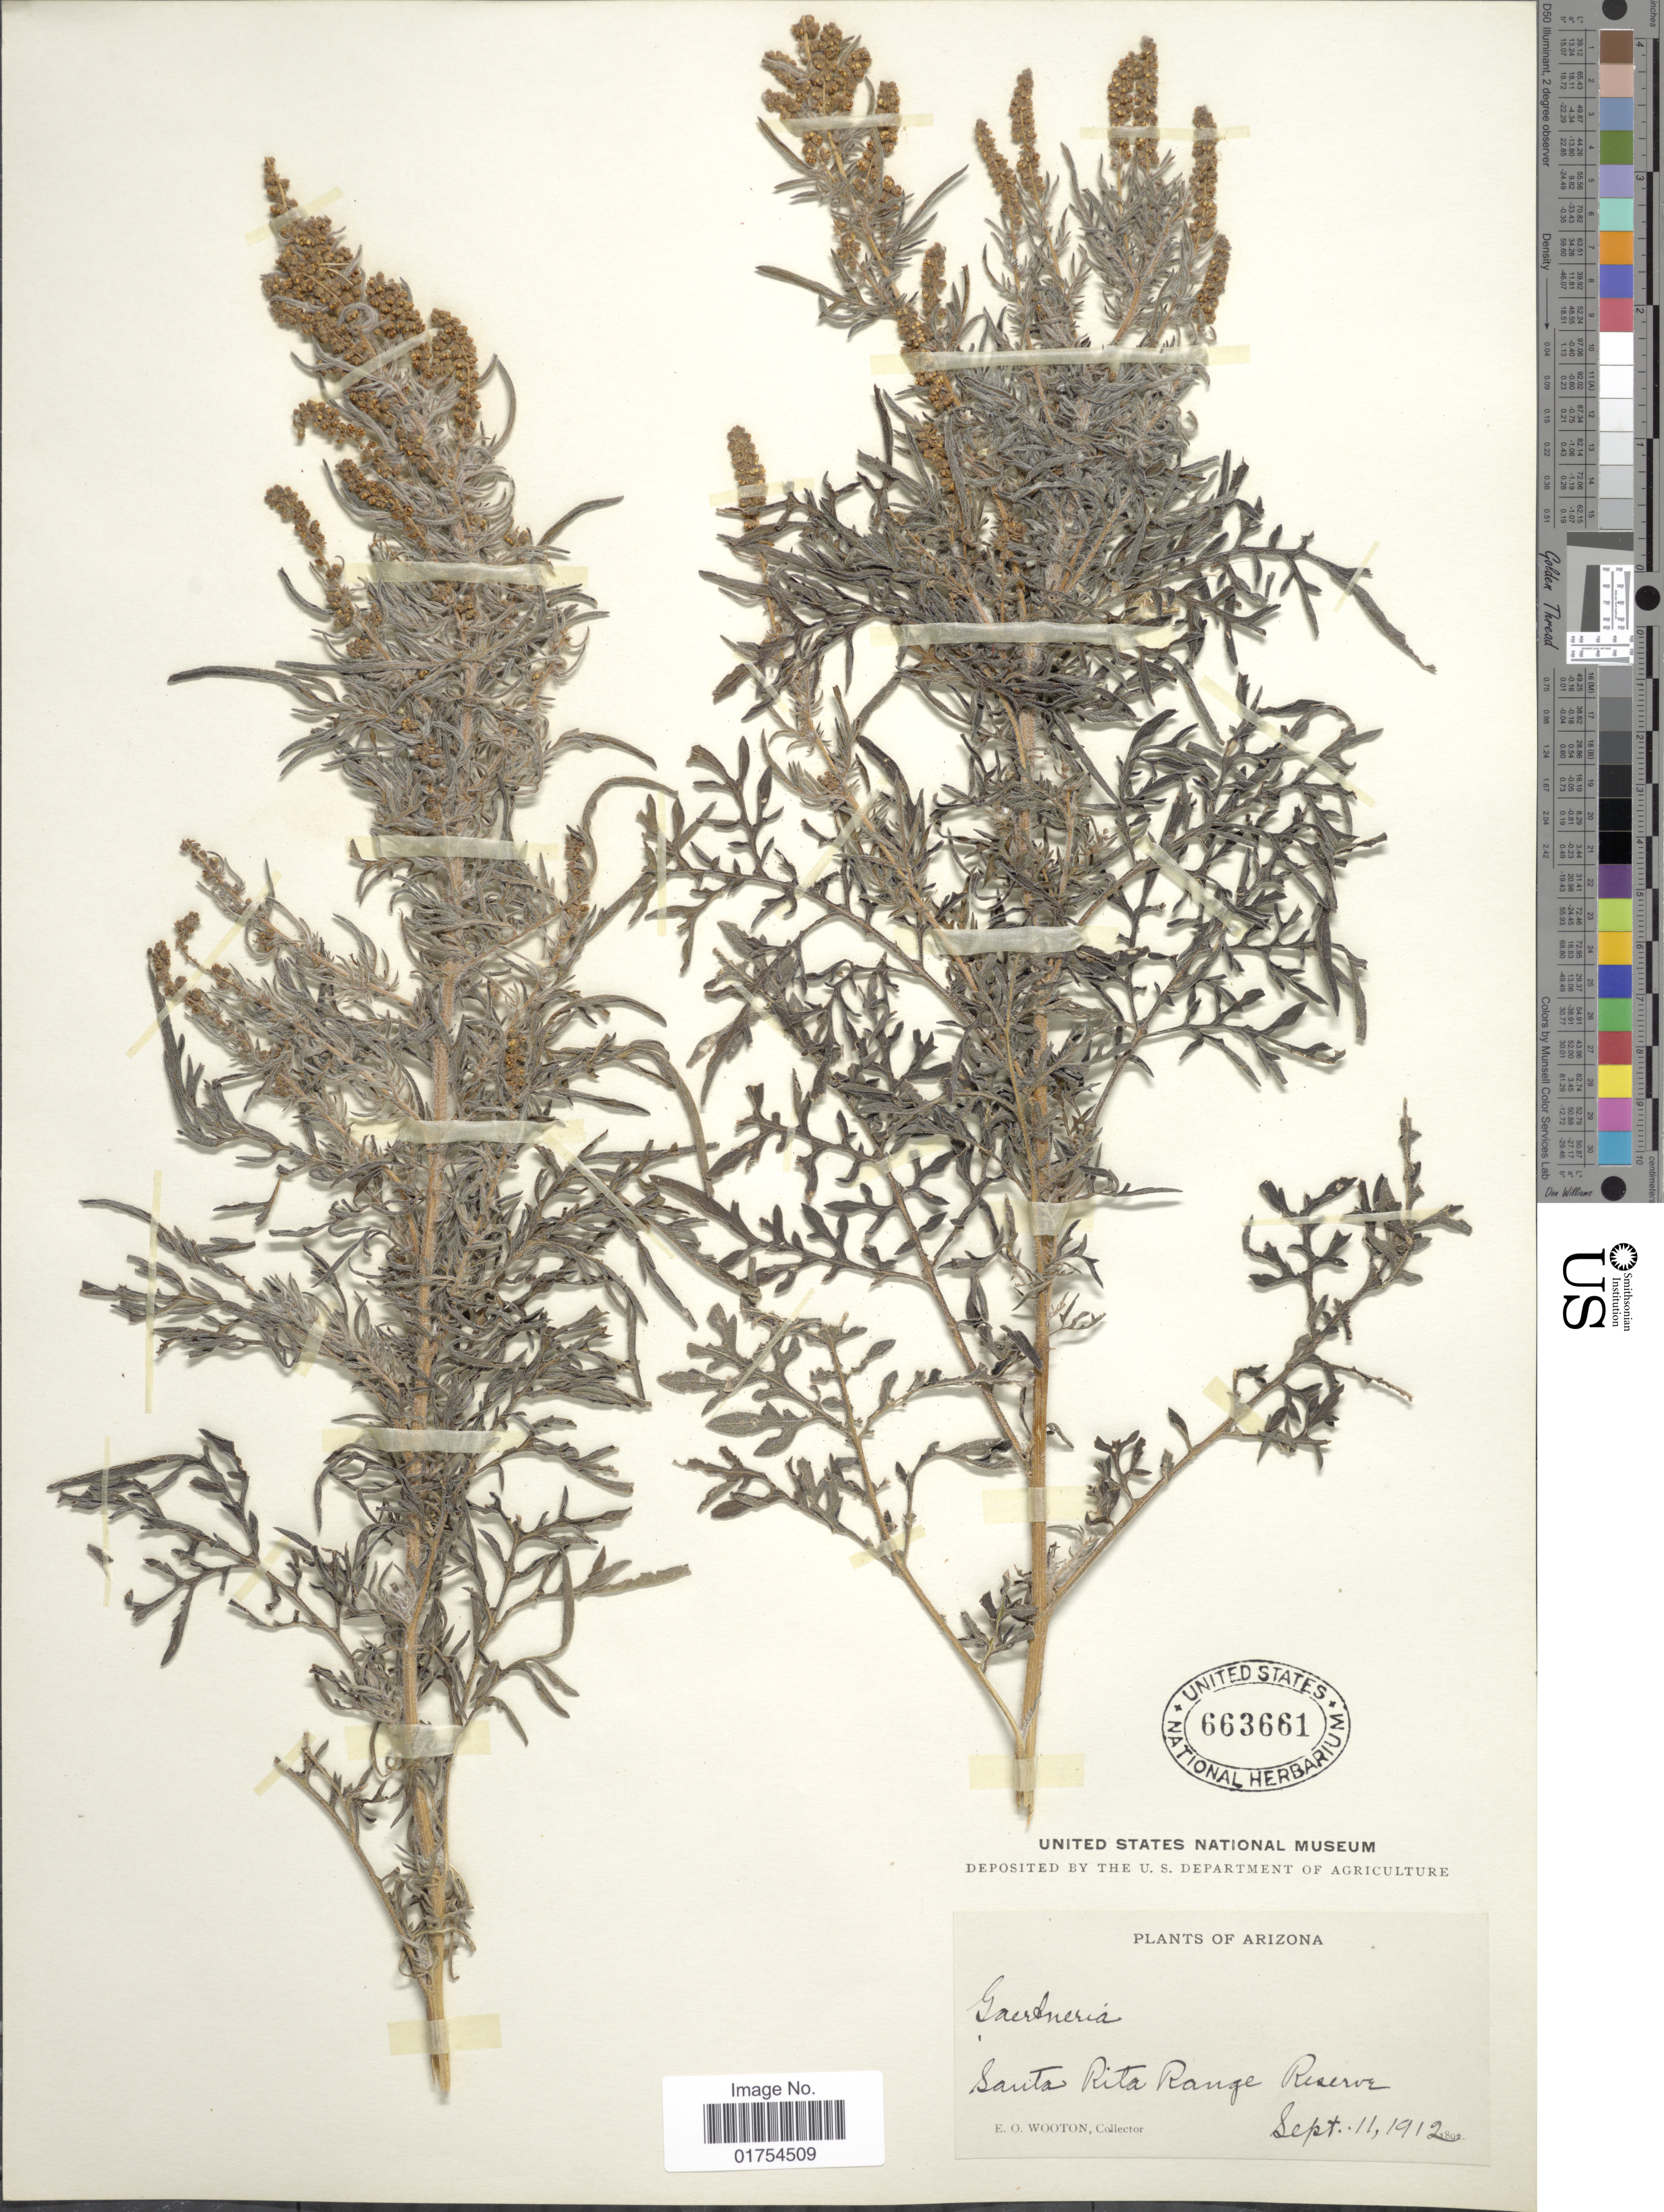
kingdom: Plantae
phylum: Tracheophyta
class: Magnoliopsida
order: Asterales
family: Asteraceae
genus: Franseria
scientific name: Franseria confertiflora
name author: (DC.) Rydb.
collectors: E. O. Wooton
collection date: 1912-09-11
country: United States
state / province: Arizona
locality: Santa Rita Range Reserve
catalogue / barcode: US 663661